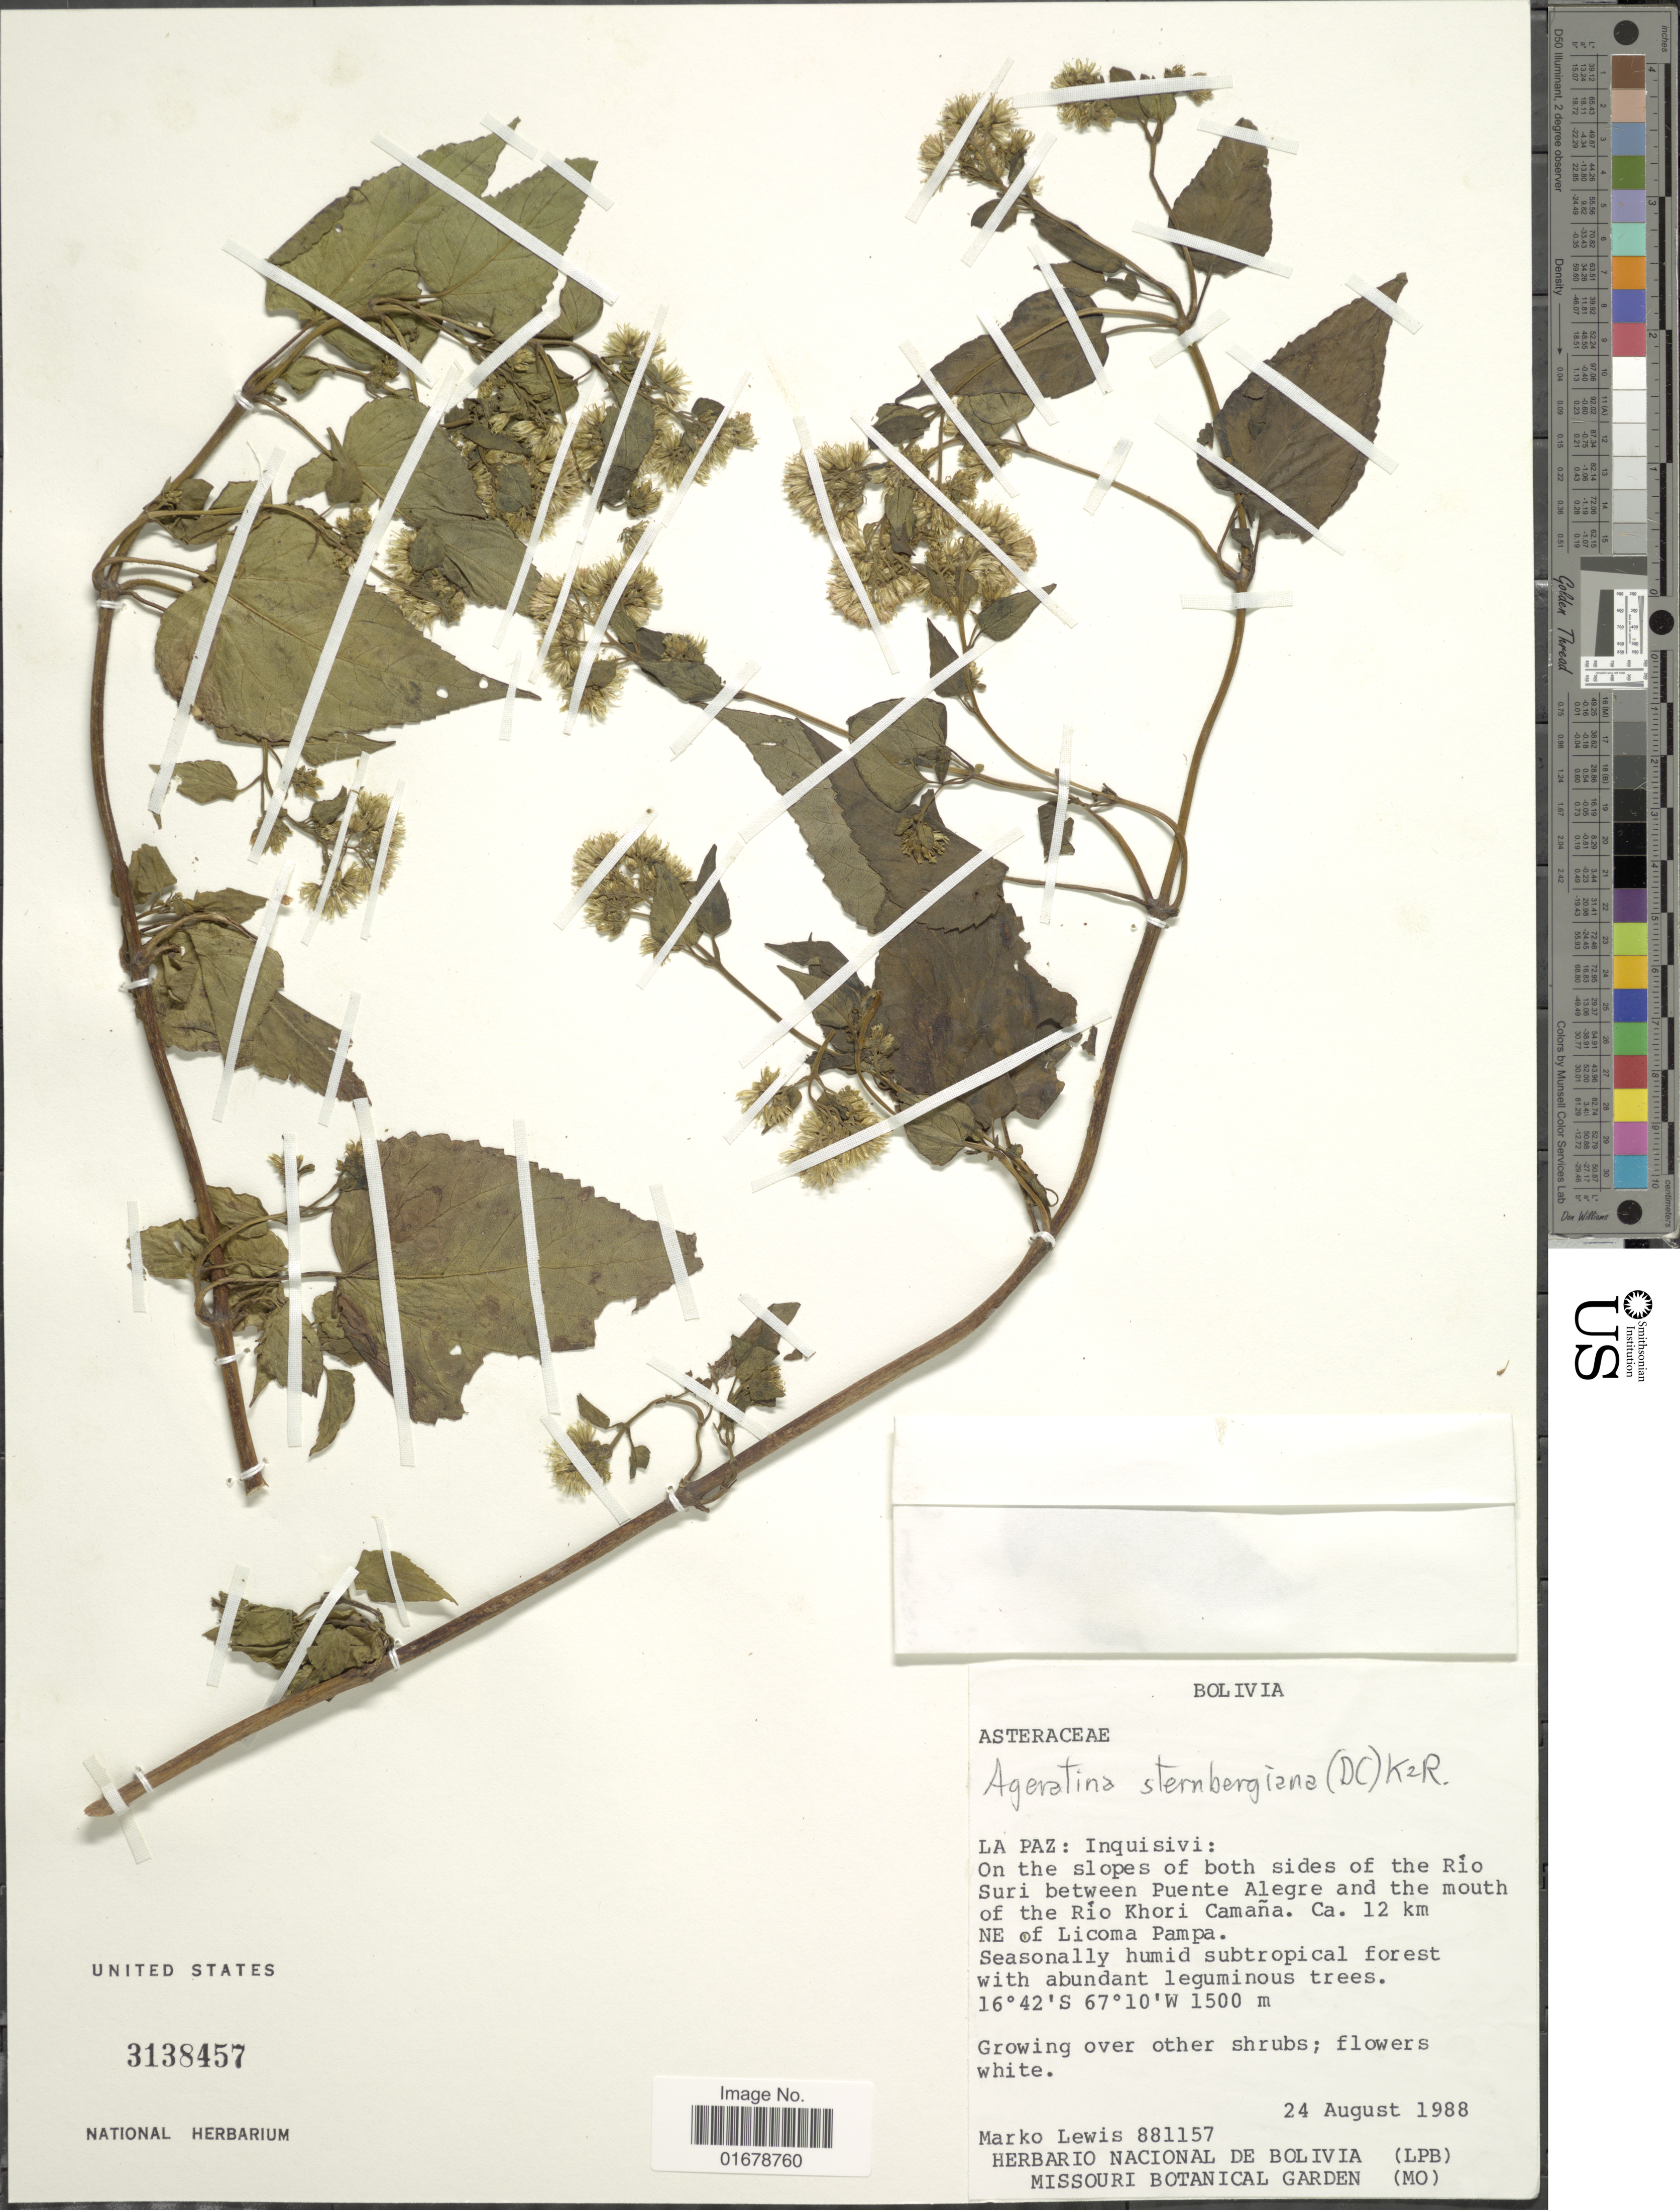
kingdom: Plantae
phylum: Tracheophyta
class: Magnoliopsida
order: Asterales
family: Asteraceae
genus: Ageratina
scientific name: Ageratina sternbergiana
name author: (DC.) R.M. King & H. Rob.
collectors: M. A. Lewis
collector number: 881157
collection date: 1988-08-24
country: Bolivia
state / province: La Paz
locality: La Paz: Inquisivi, On the slopes of both sides of the Rio Suri between Puente Alegre and the mouth of the Rio Khori Pampa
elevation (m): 1500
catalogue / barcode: US 3138457